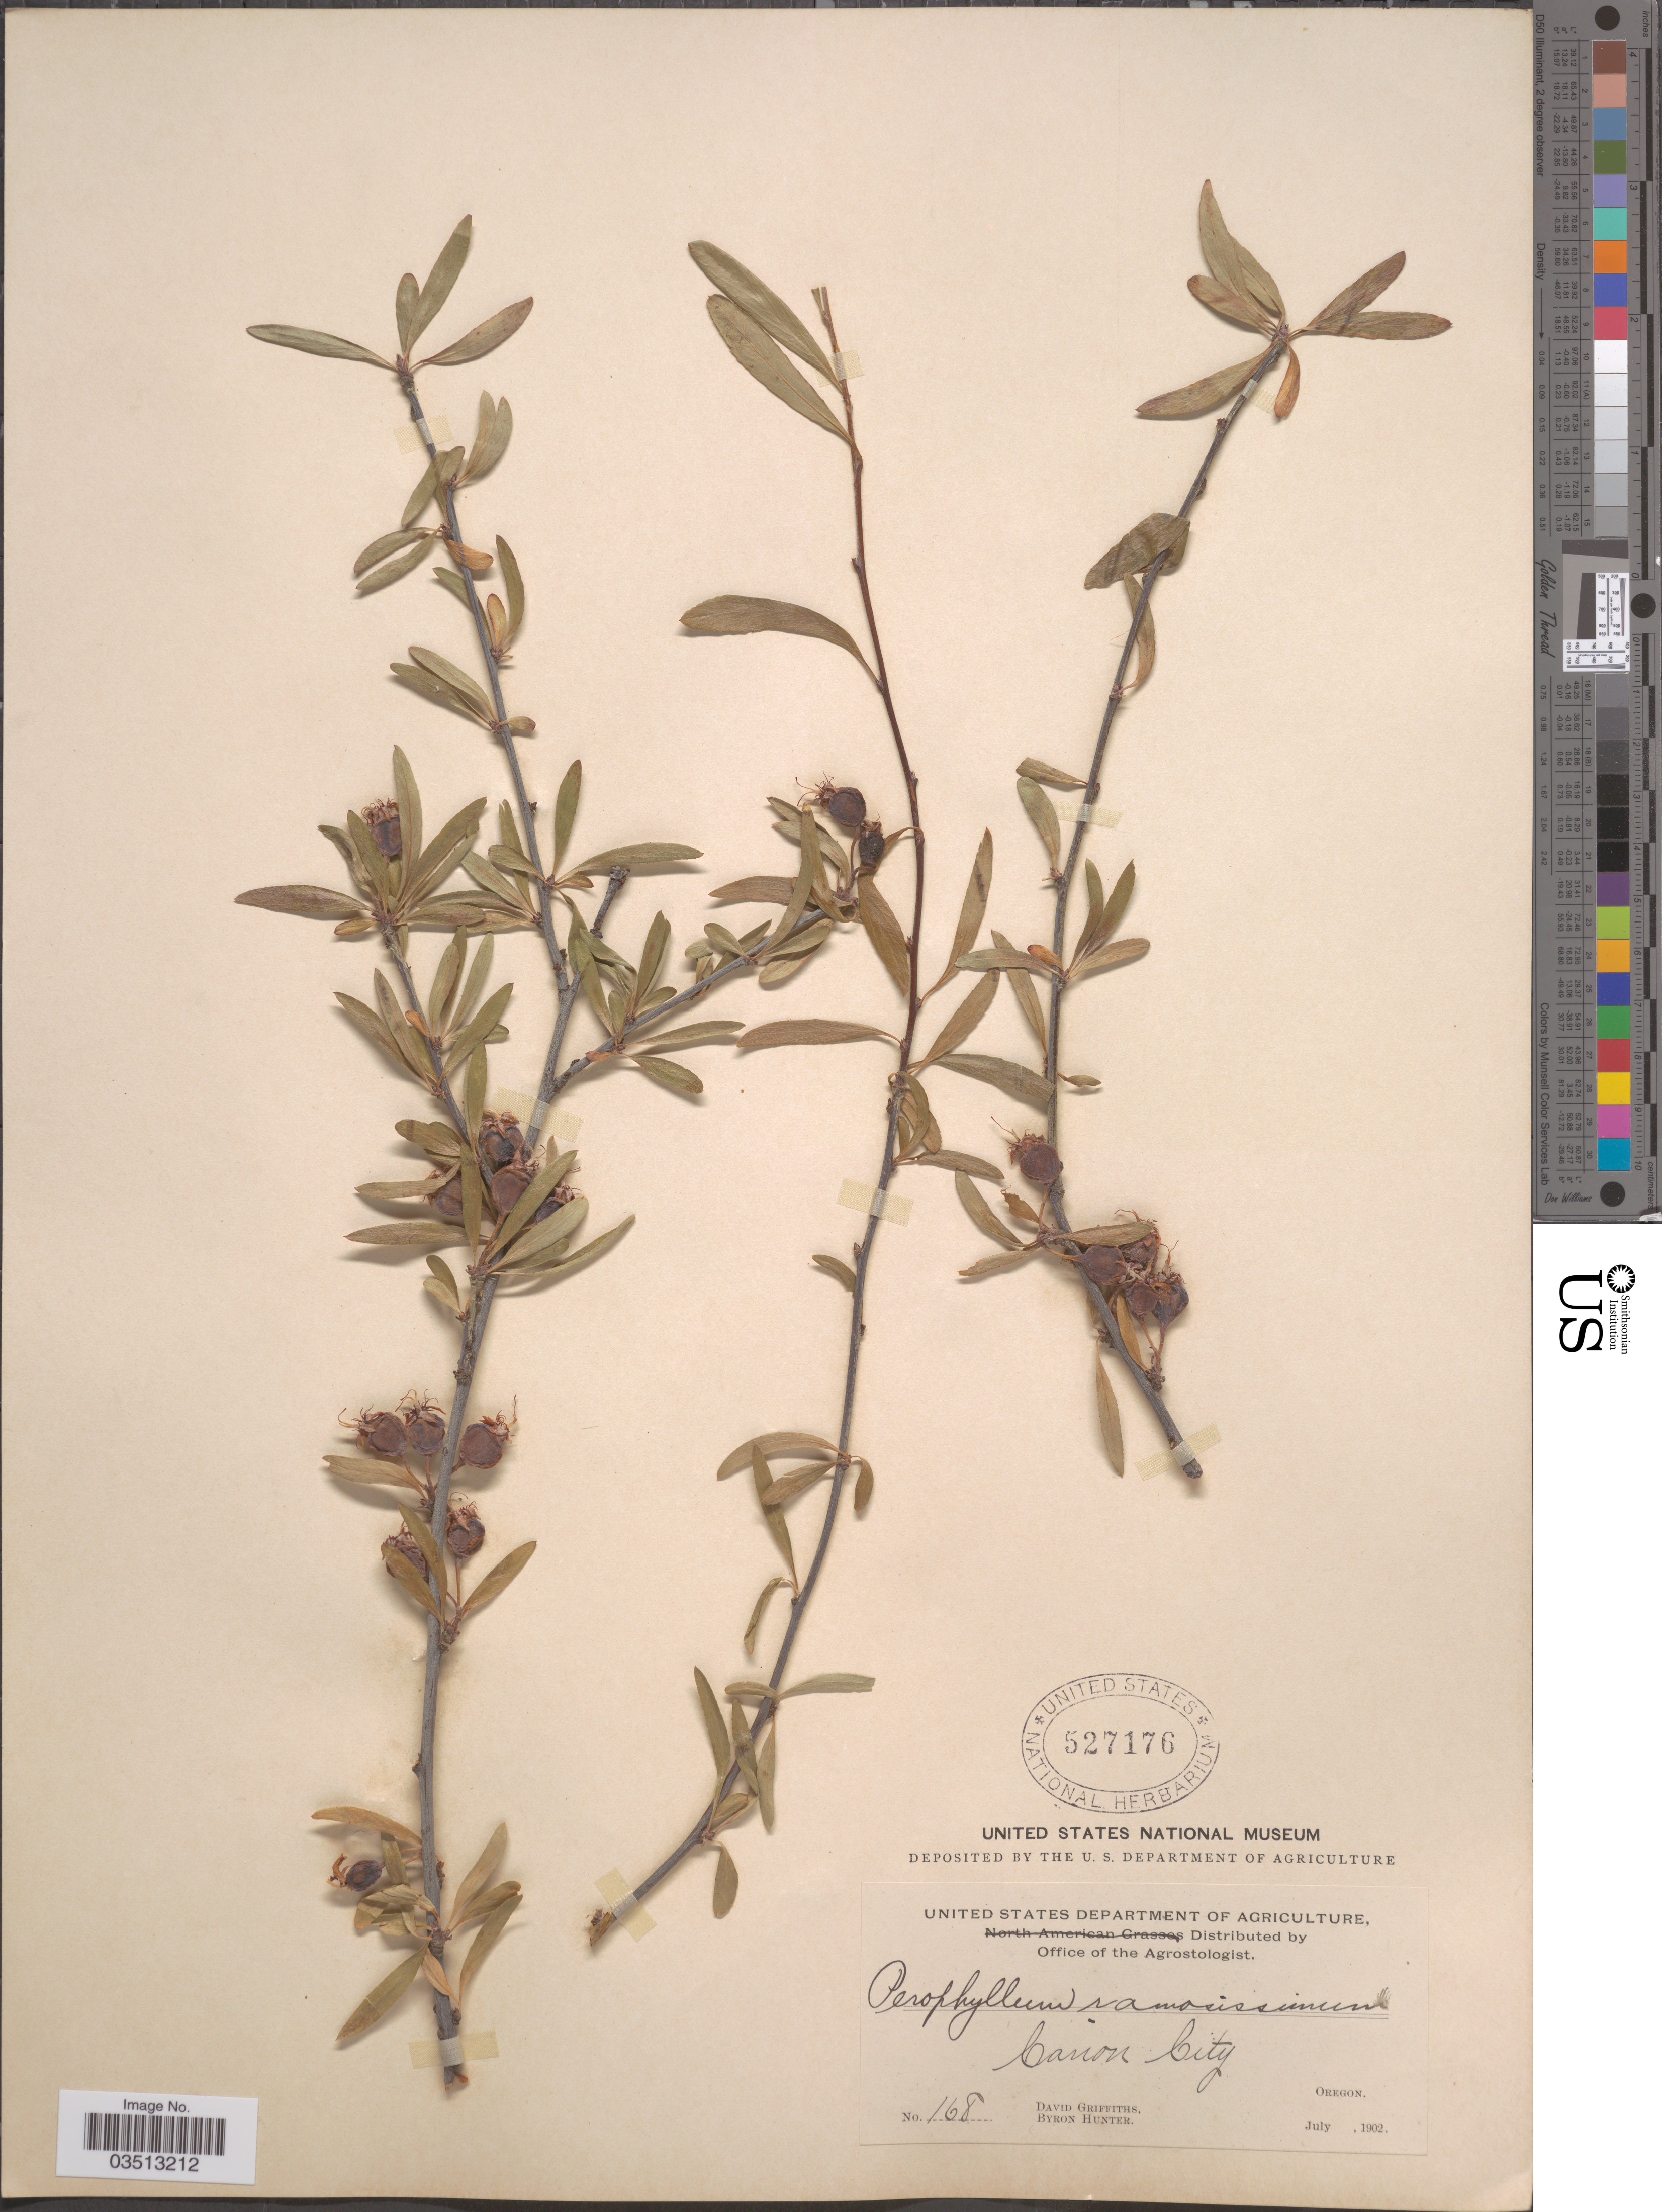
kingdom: Plantae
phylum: Tracheophyta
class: Magnoliopsida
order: Rosales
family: Rosaceae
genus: Peraphyllum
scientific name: Peraphyllum ramosissimum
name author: Nutt.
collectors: D. Griffiths & B. Hunter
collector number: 168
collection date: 1902-07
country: United States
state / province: Oregon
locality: Canon City.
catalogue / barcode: US 527176